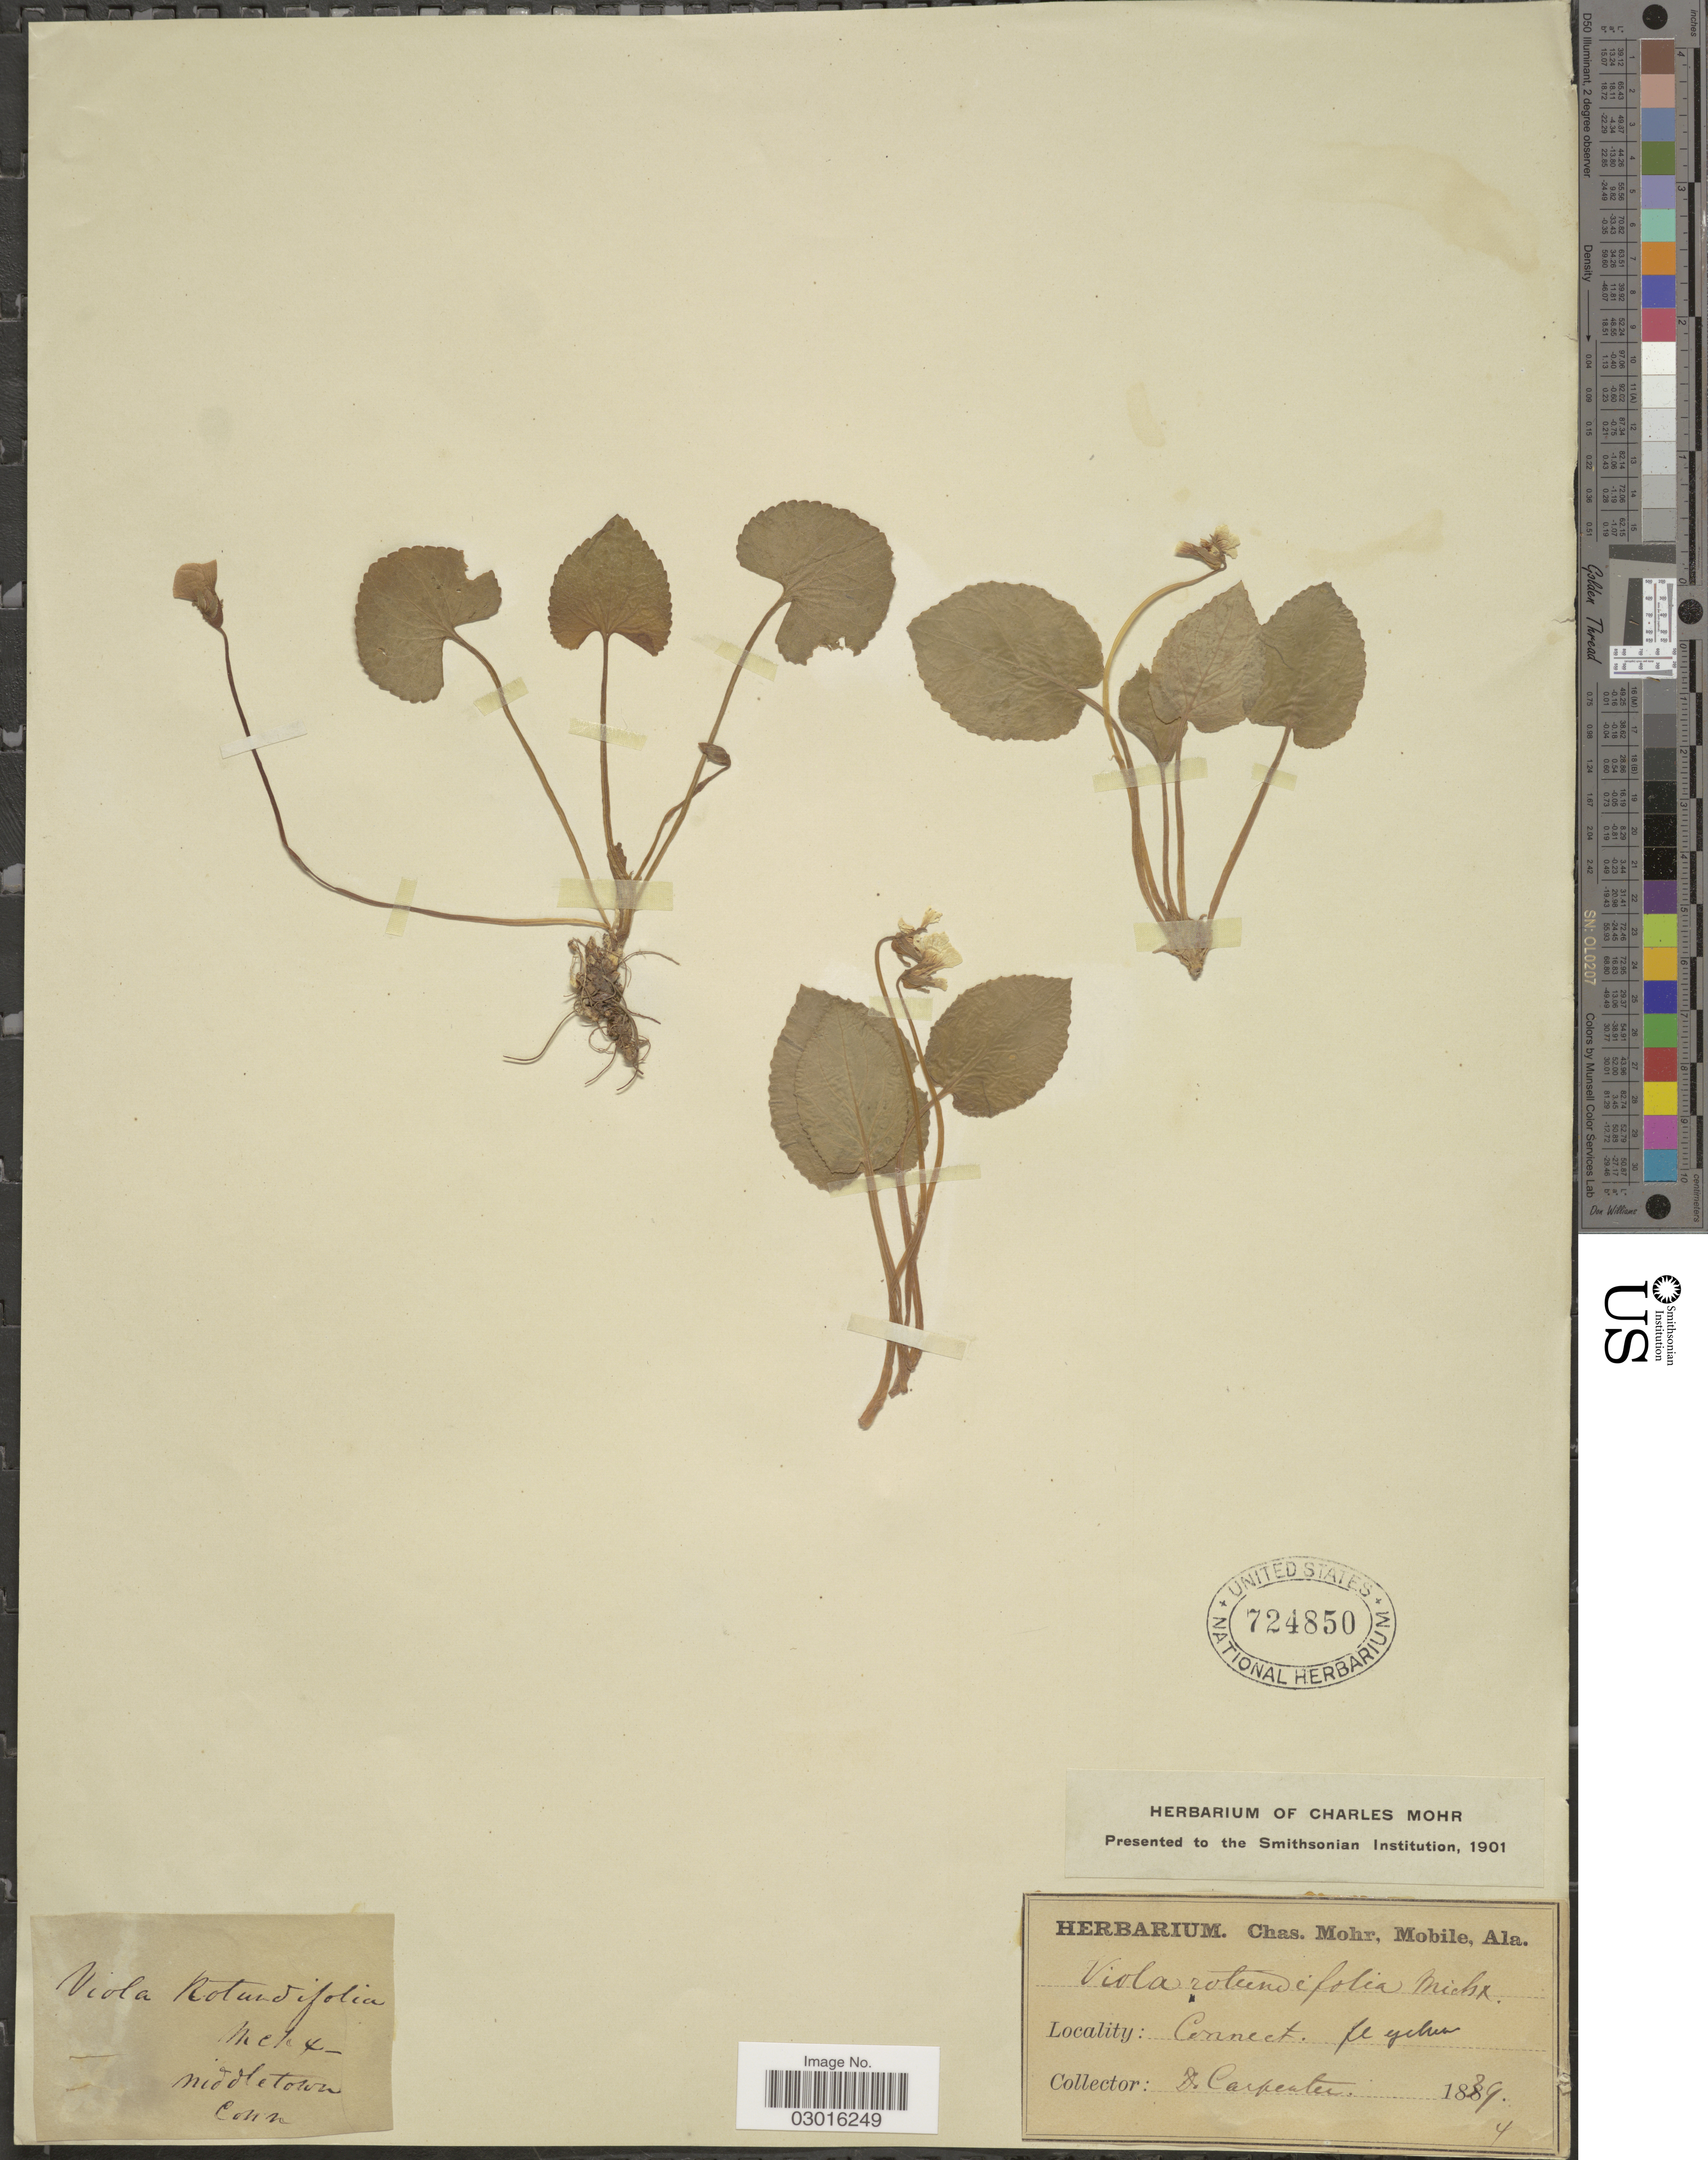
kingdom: Plantae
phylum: Tracheophyta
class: Magnoliopsida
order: Malpighiales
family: Violaceae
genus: Viola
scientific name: Viola rotundifolia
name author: Michx.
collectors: D. Carpenter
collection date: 1839-03-04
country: United States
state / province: Connecticut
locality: Middletown.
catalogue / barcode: US 724850